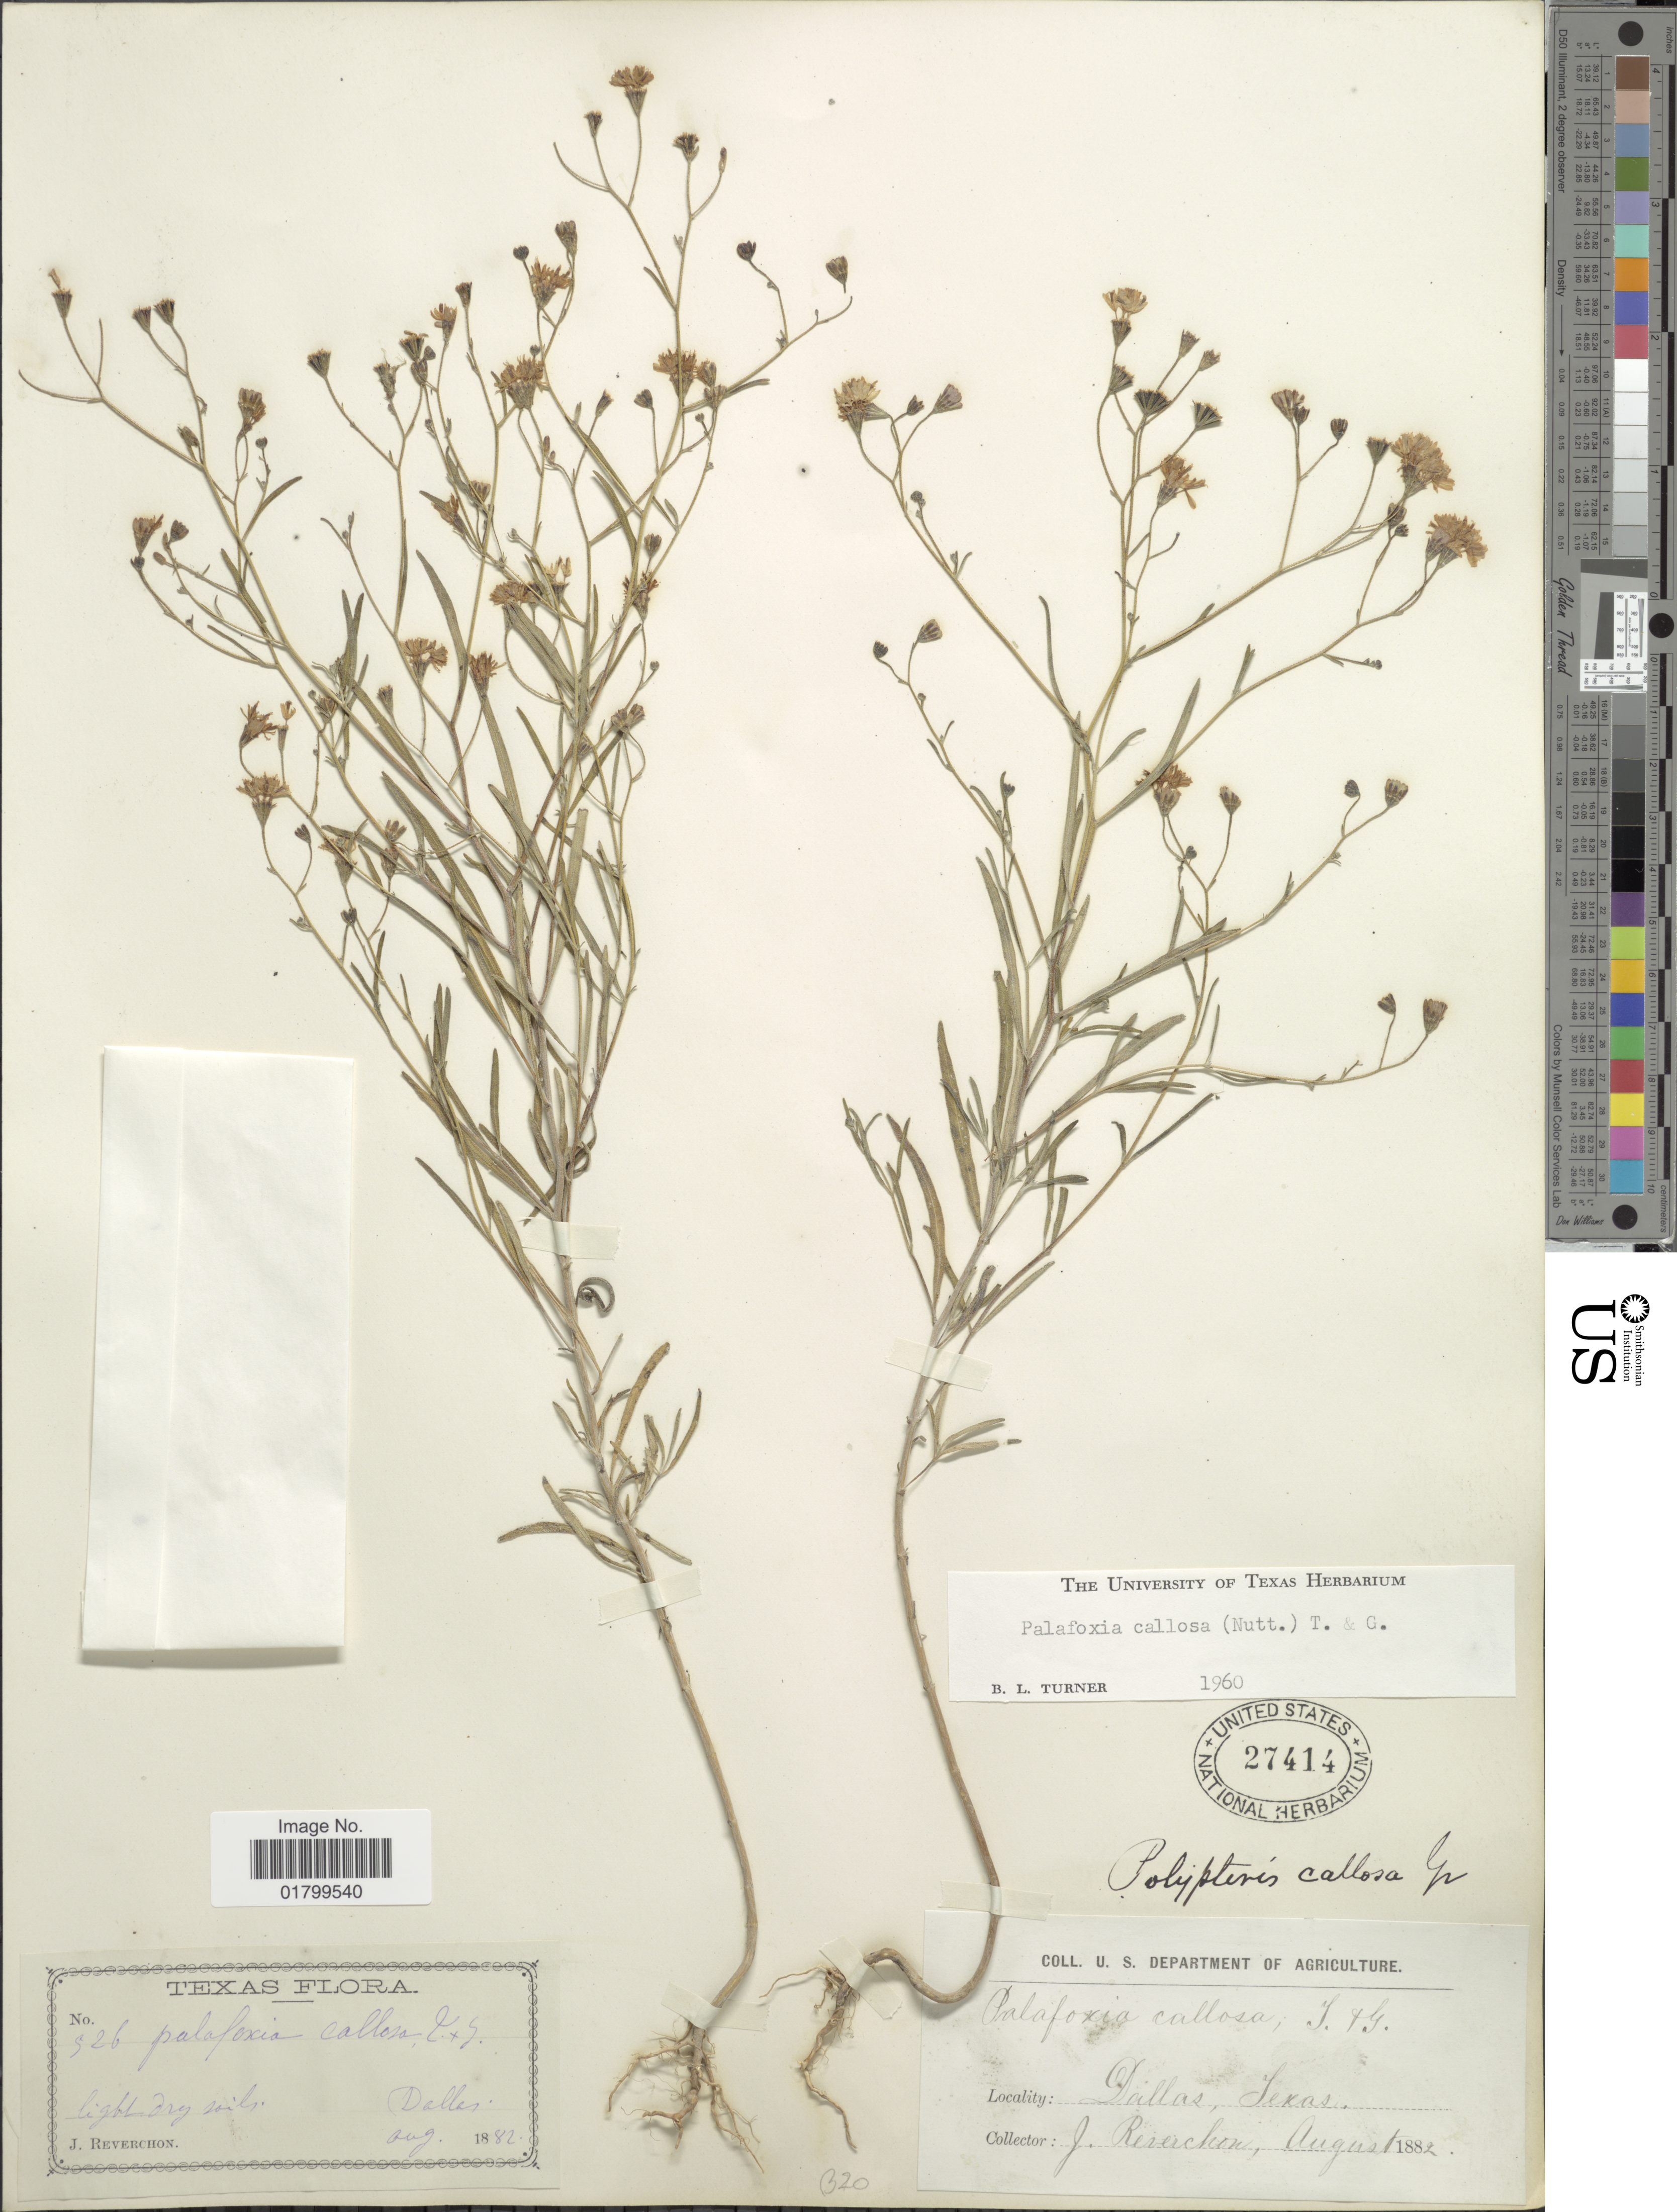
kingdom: Plantae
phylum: Tracheophyta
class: Magnoliopsida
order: Asterales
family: Asteraceae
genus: Palafoxia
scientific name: Palafoxia callosa var. callosa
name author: (Nutt.) Torr. & A. Gray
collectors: J. Reverchon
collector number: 926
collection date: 1882-08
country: United States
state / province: Texas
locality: Dallas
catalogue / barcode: US 27414